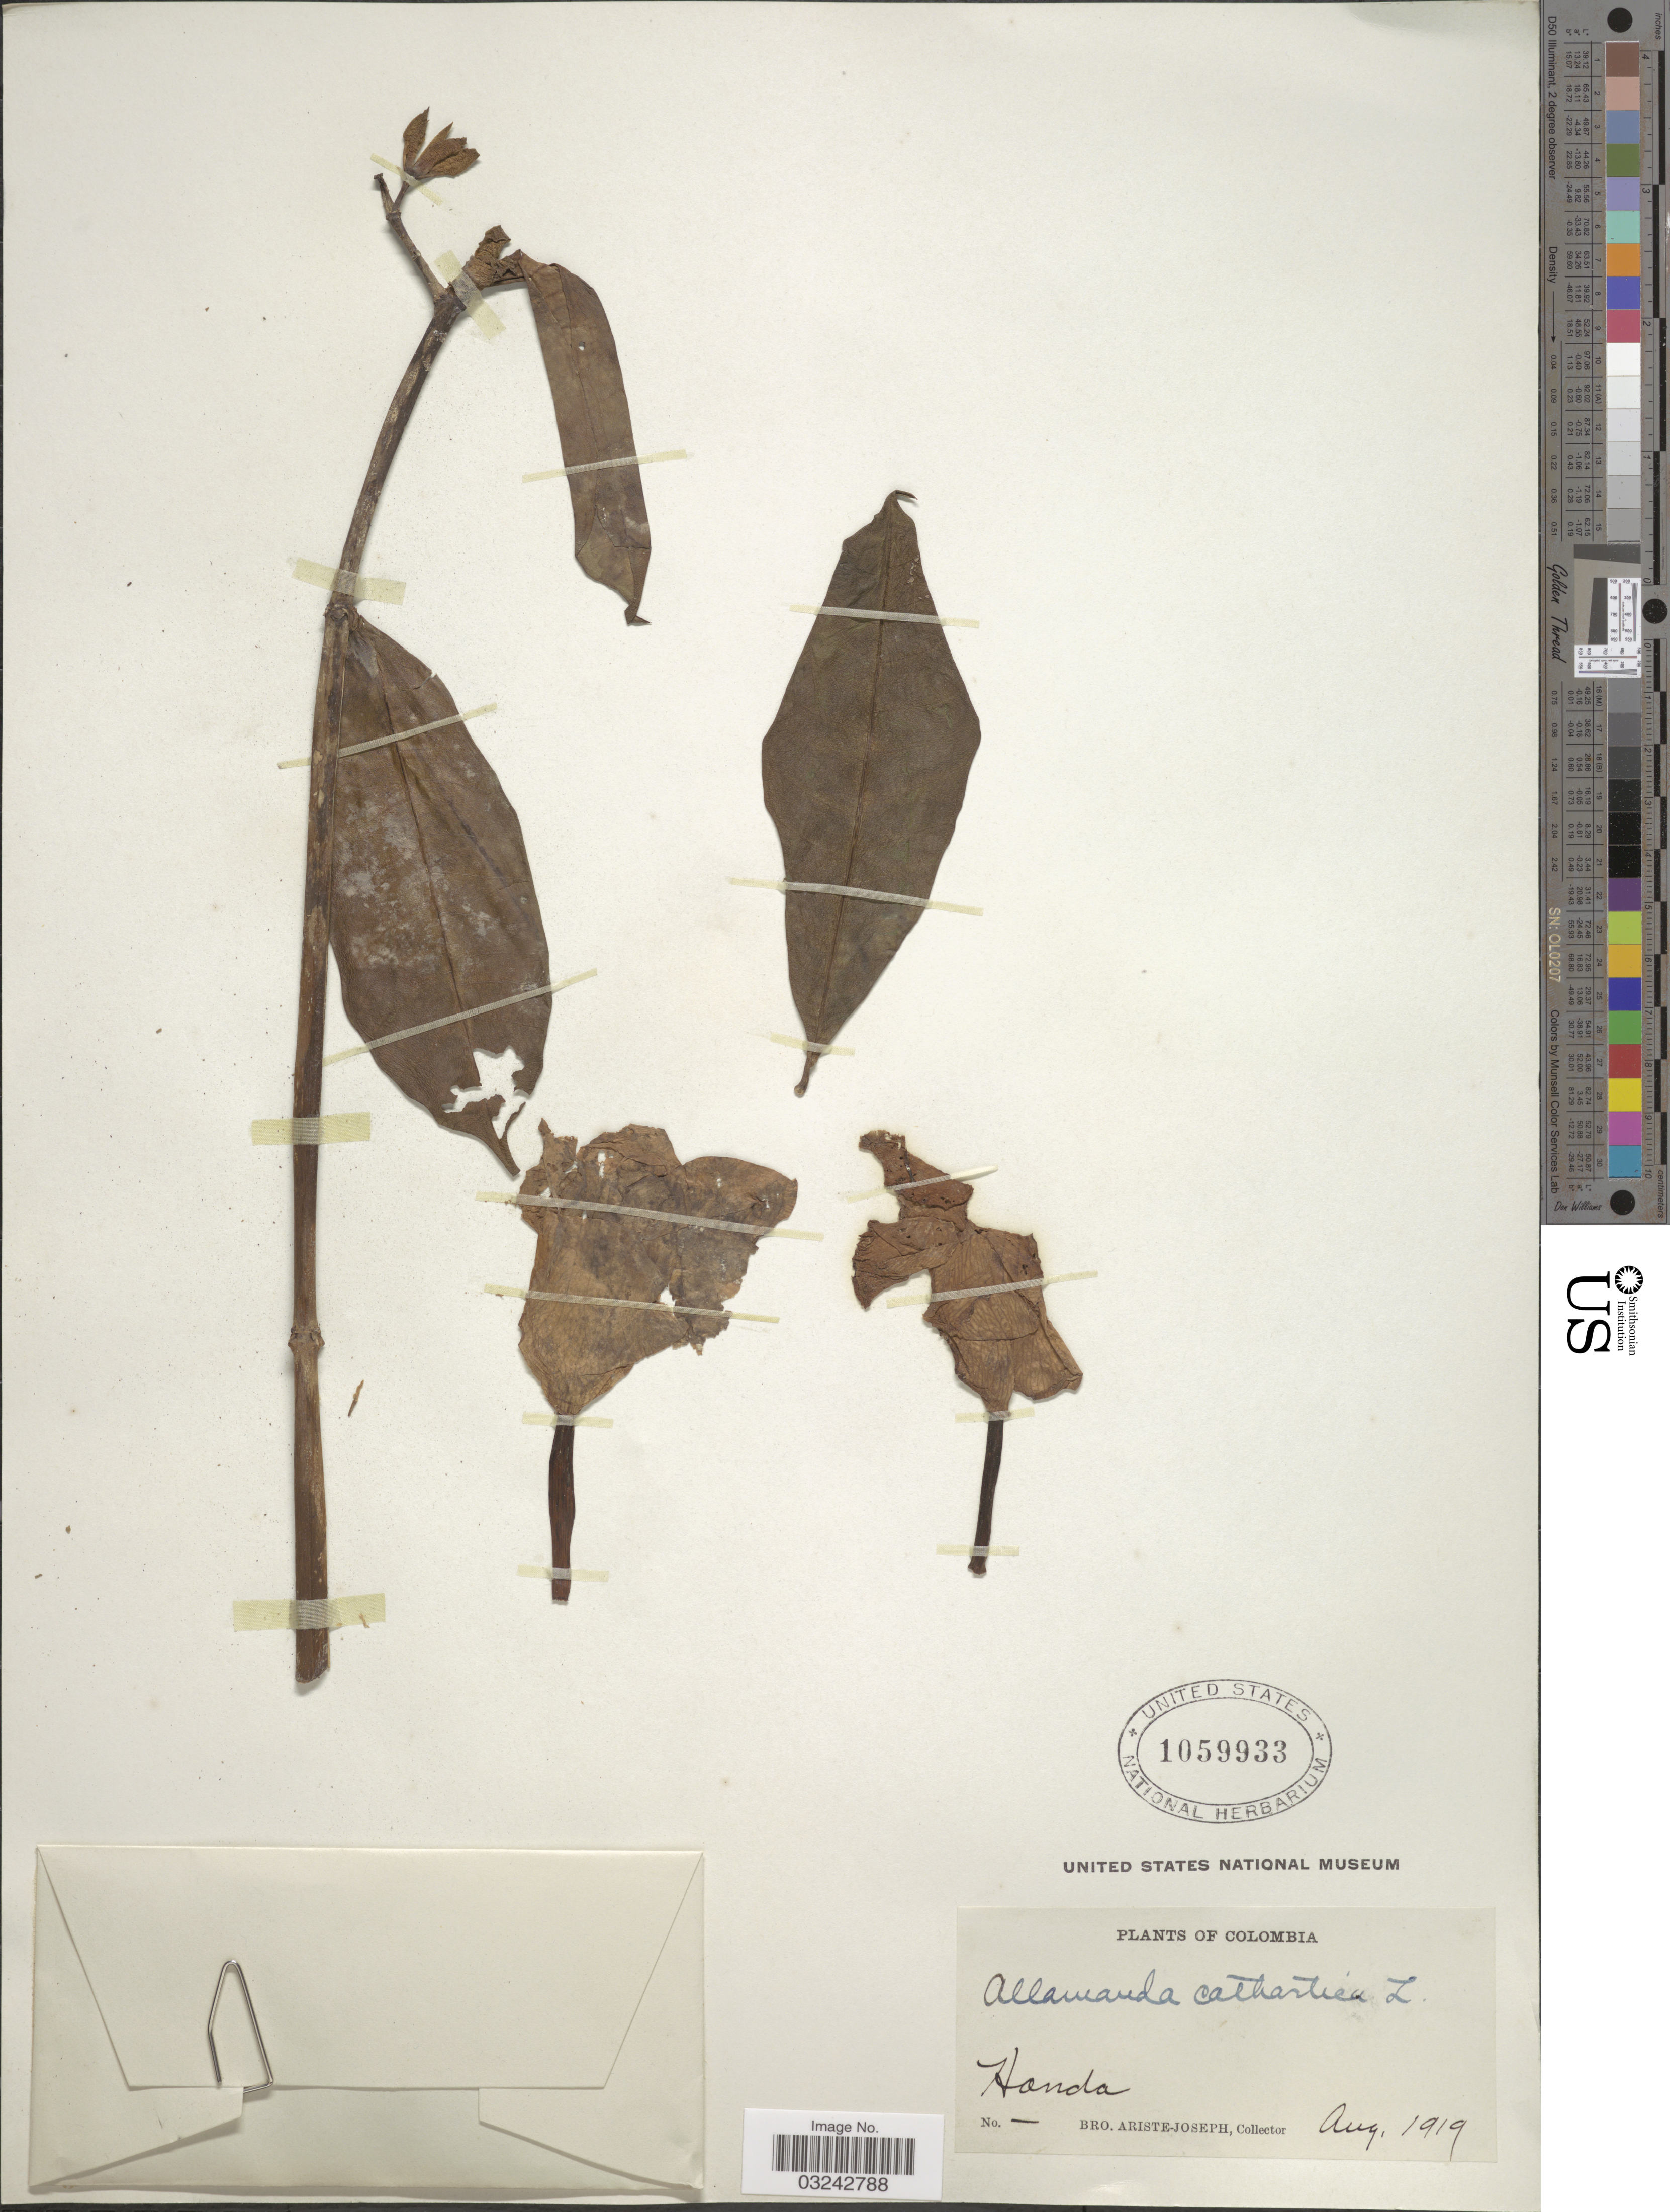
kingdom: Plantae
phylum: Tracheophyta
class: Magnoliopsida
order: Gentianales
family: Apocynaceae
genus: Allamanda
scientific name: Allamanda cathartica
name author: L.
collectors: Bro. Ariste-Joseph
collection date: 1919-08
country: Colombia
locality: Honda.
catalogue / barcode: US 1059933